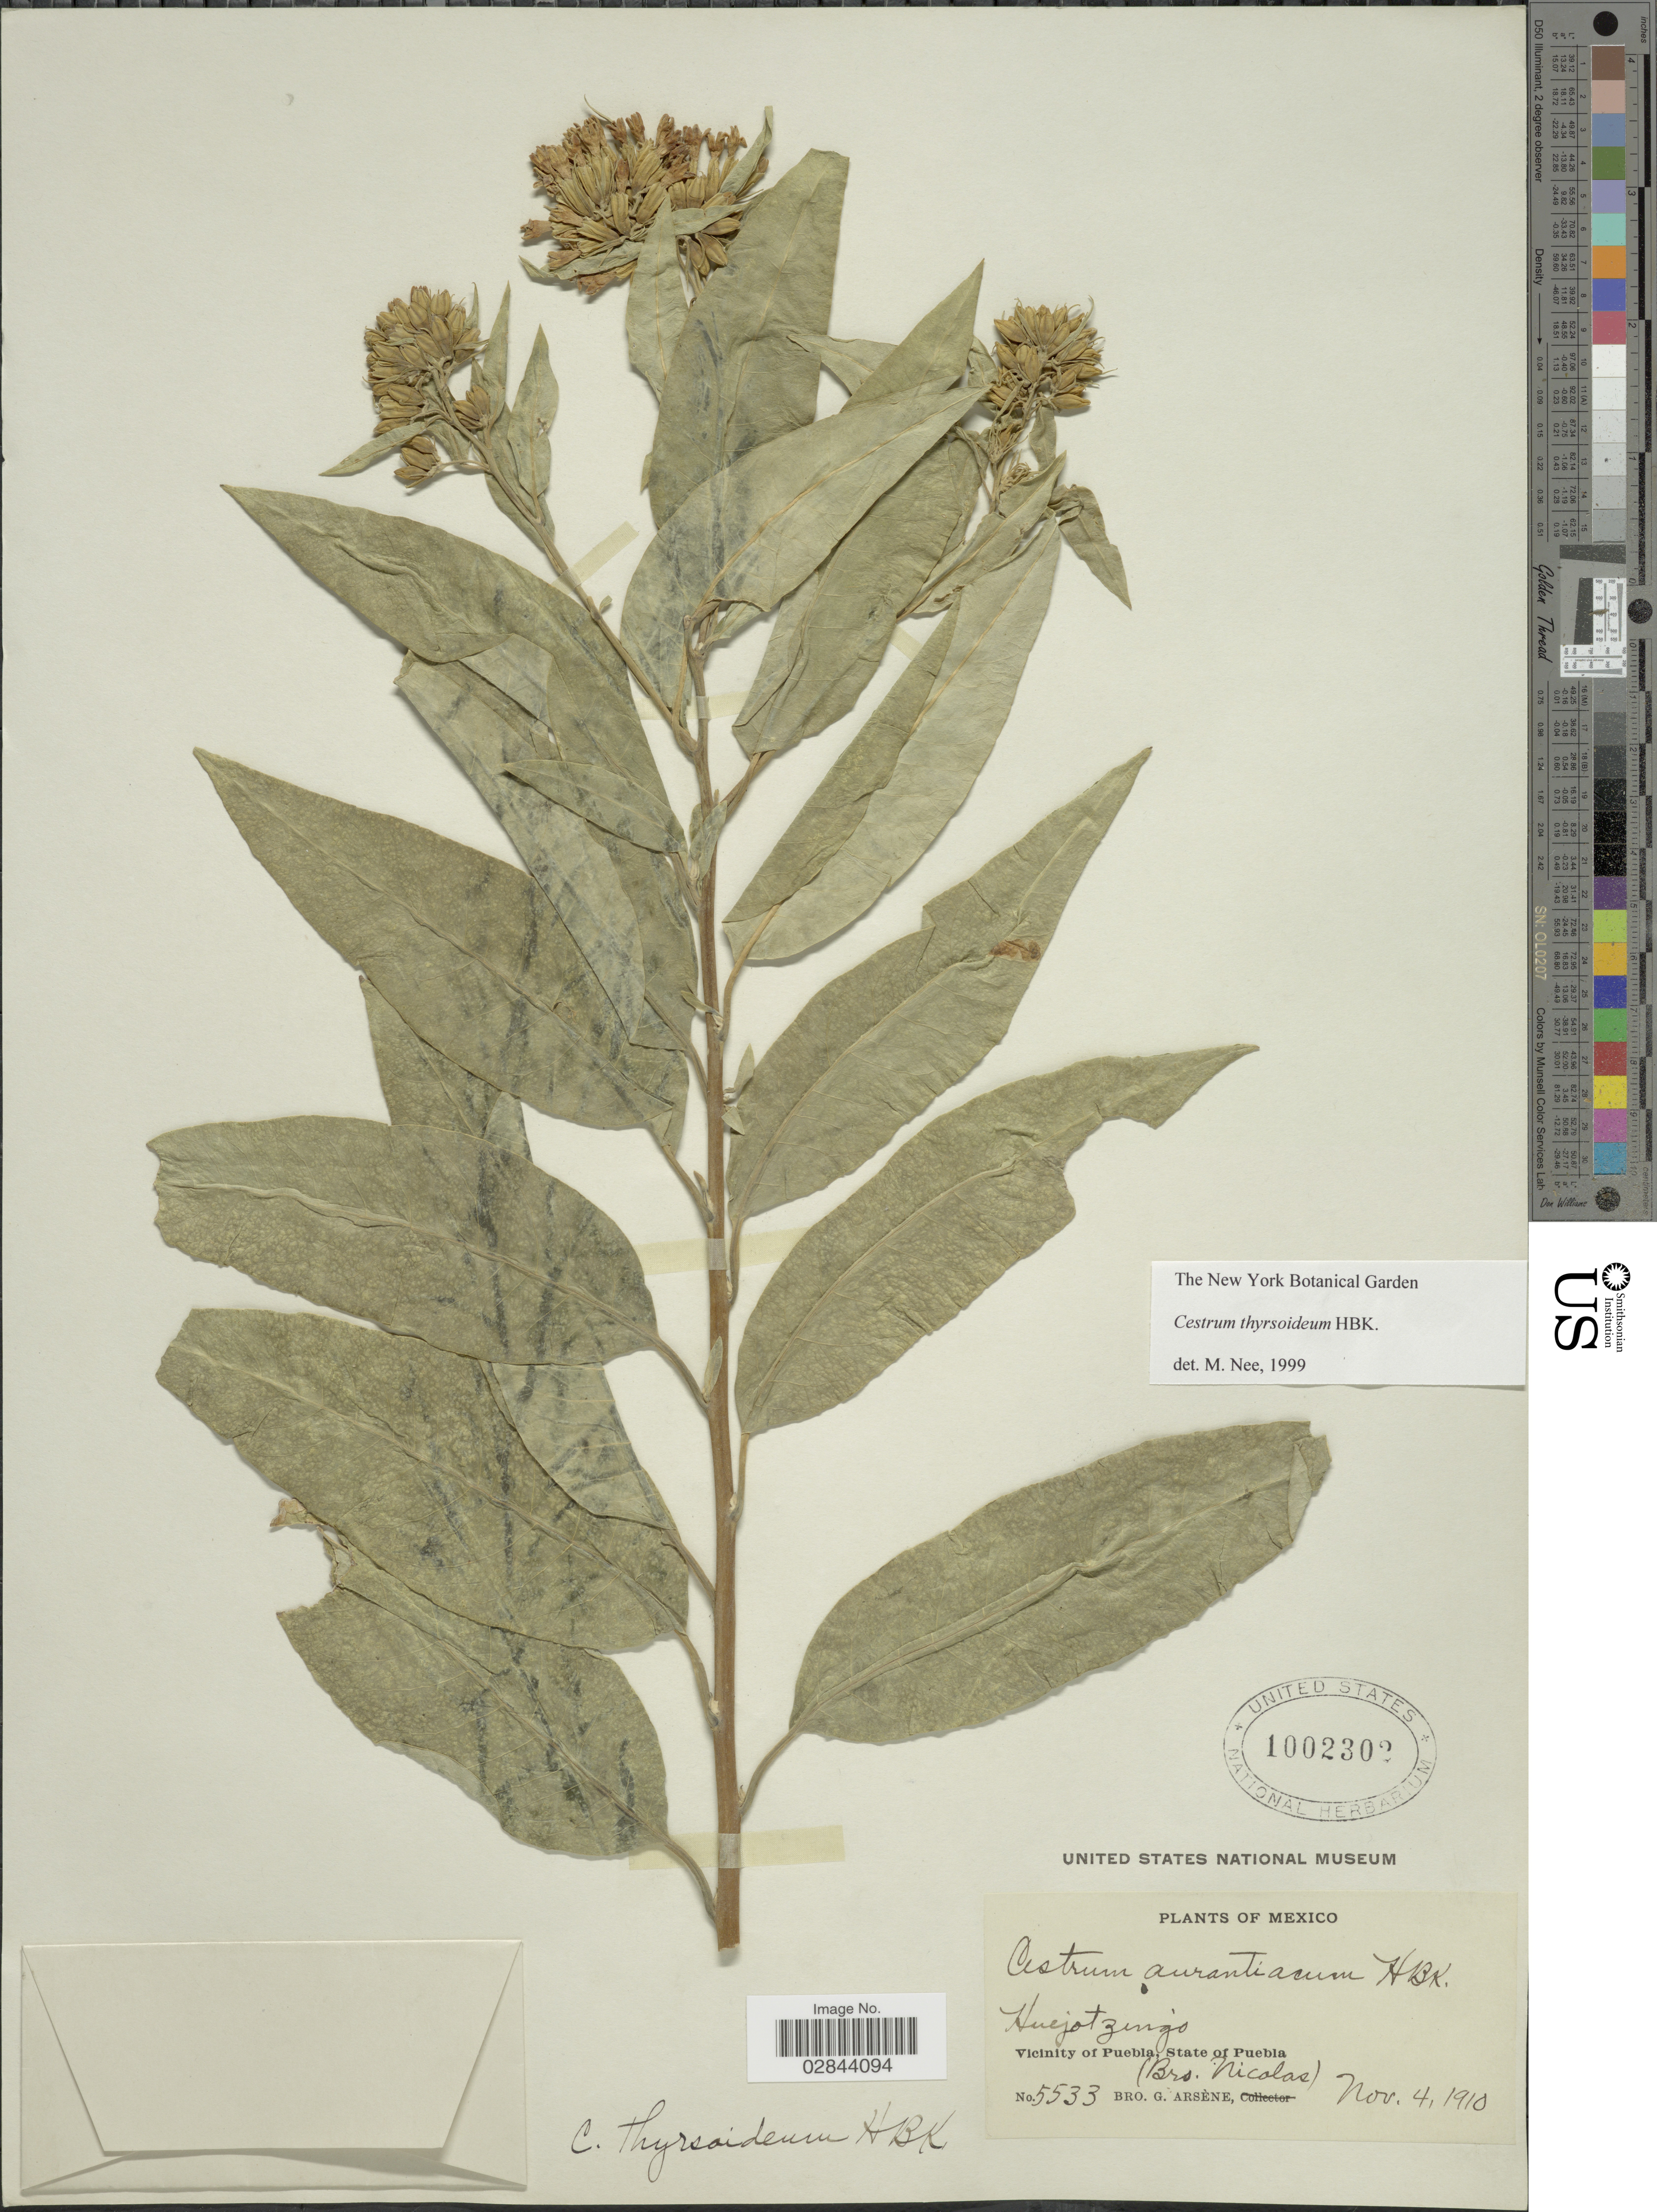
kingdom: Plantae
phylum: Tracheophyta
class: Magnoliopsida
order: Solanales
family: Solanaceae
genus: Cestrum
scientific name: Cestrum thyrsoideum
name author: Kunth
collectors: Bro. G. Arsène & Bro. Nicolas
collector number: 5533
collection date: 1910-11-04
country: Mexico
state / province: Puebla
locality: Huejotzingo, Vicinity of Puebla, State of Puebla.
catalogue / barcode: US 1002302